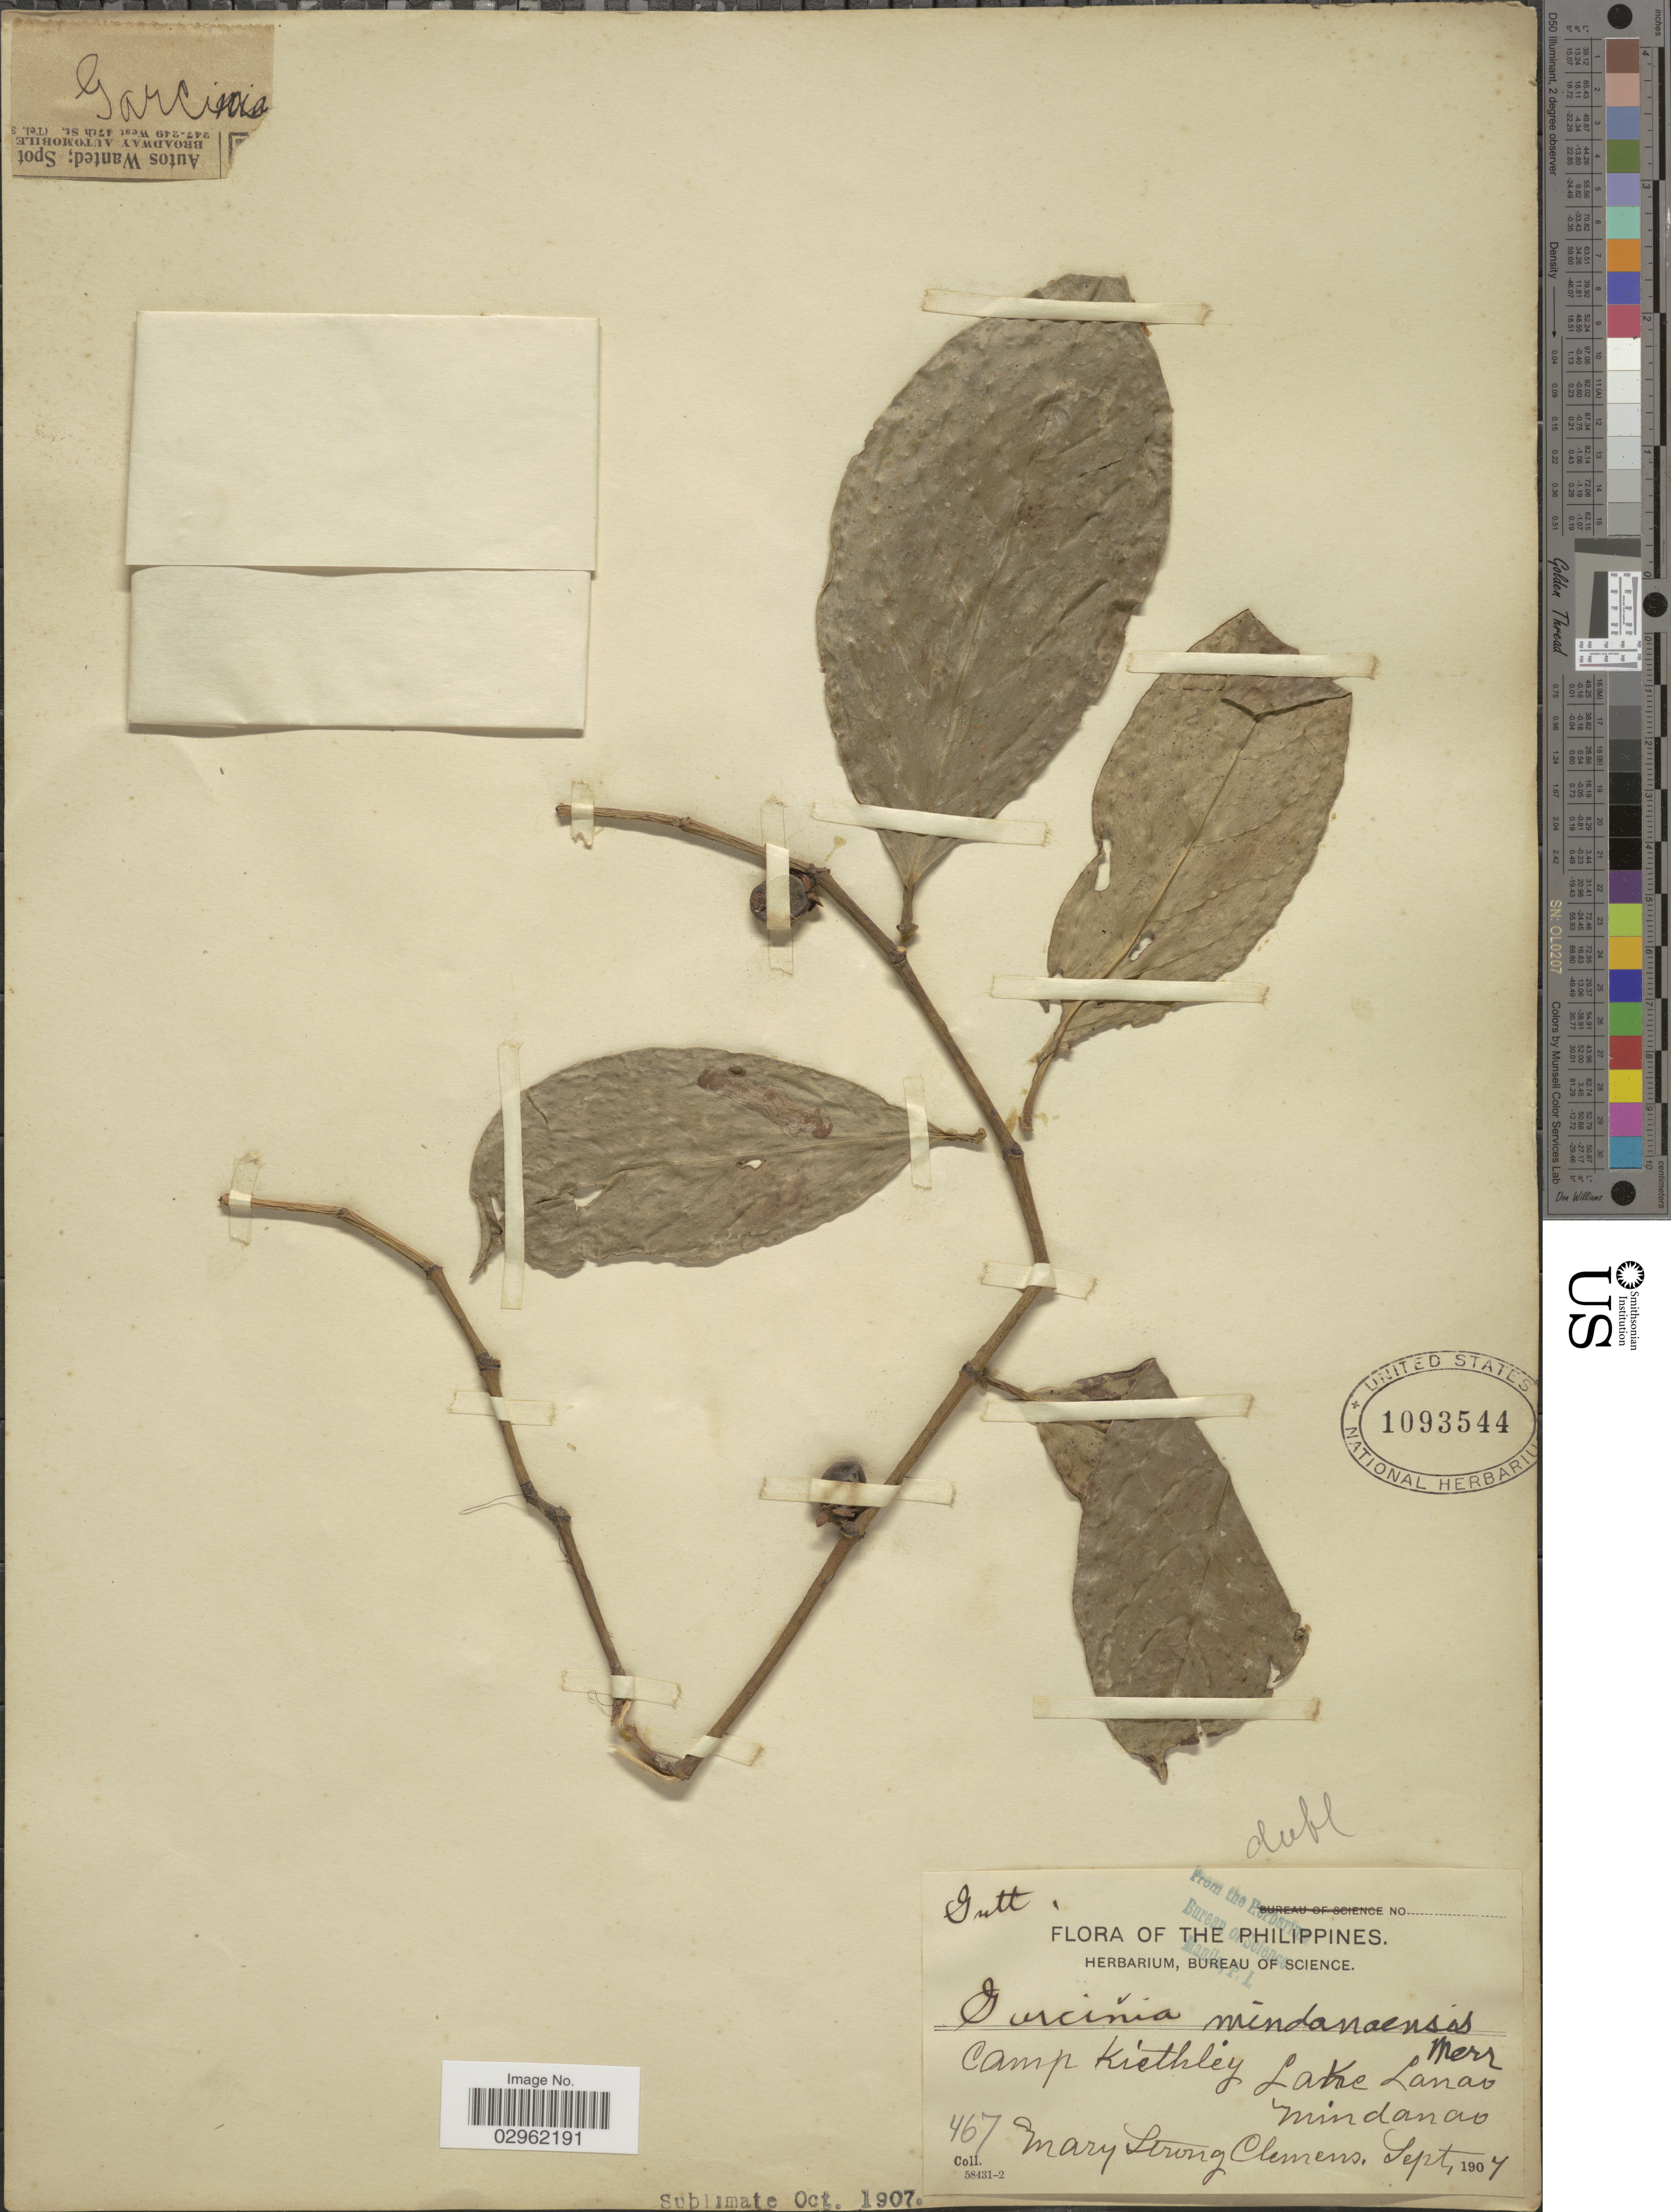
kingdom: Plantae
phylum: Tracheophyta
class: Magnoliopsida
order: Malpighiales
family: Clusiaceae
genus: Garcinia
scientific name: Garcinia mindanaensis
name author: Merr.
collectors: M. S. Clemens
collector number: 467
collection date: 1907-09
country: Philippines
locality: Camp Keithley, Lake Lanao, Mindanao.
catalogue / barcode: US 1093544